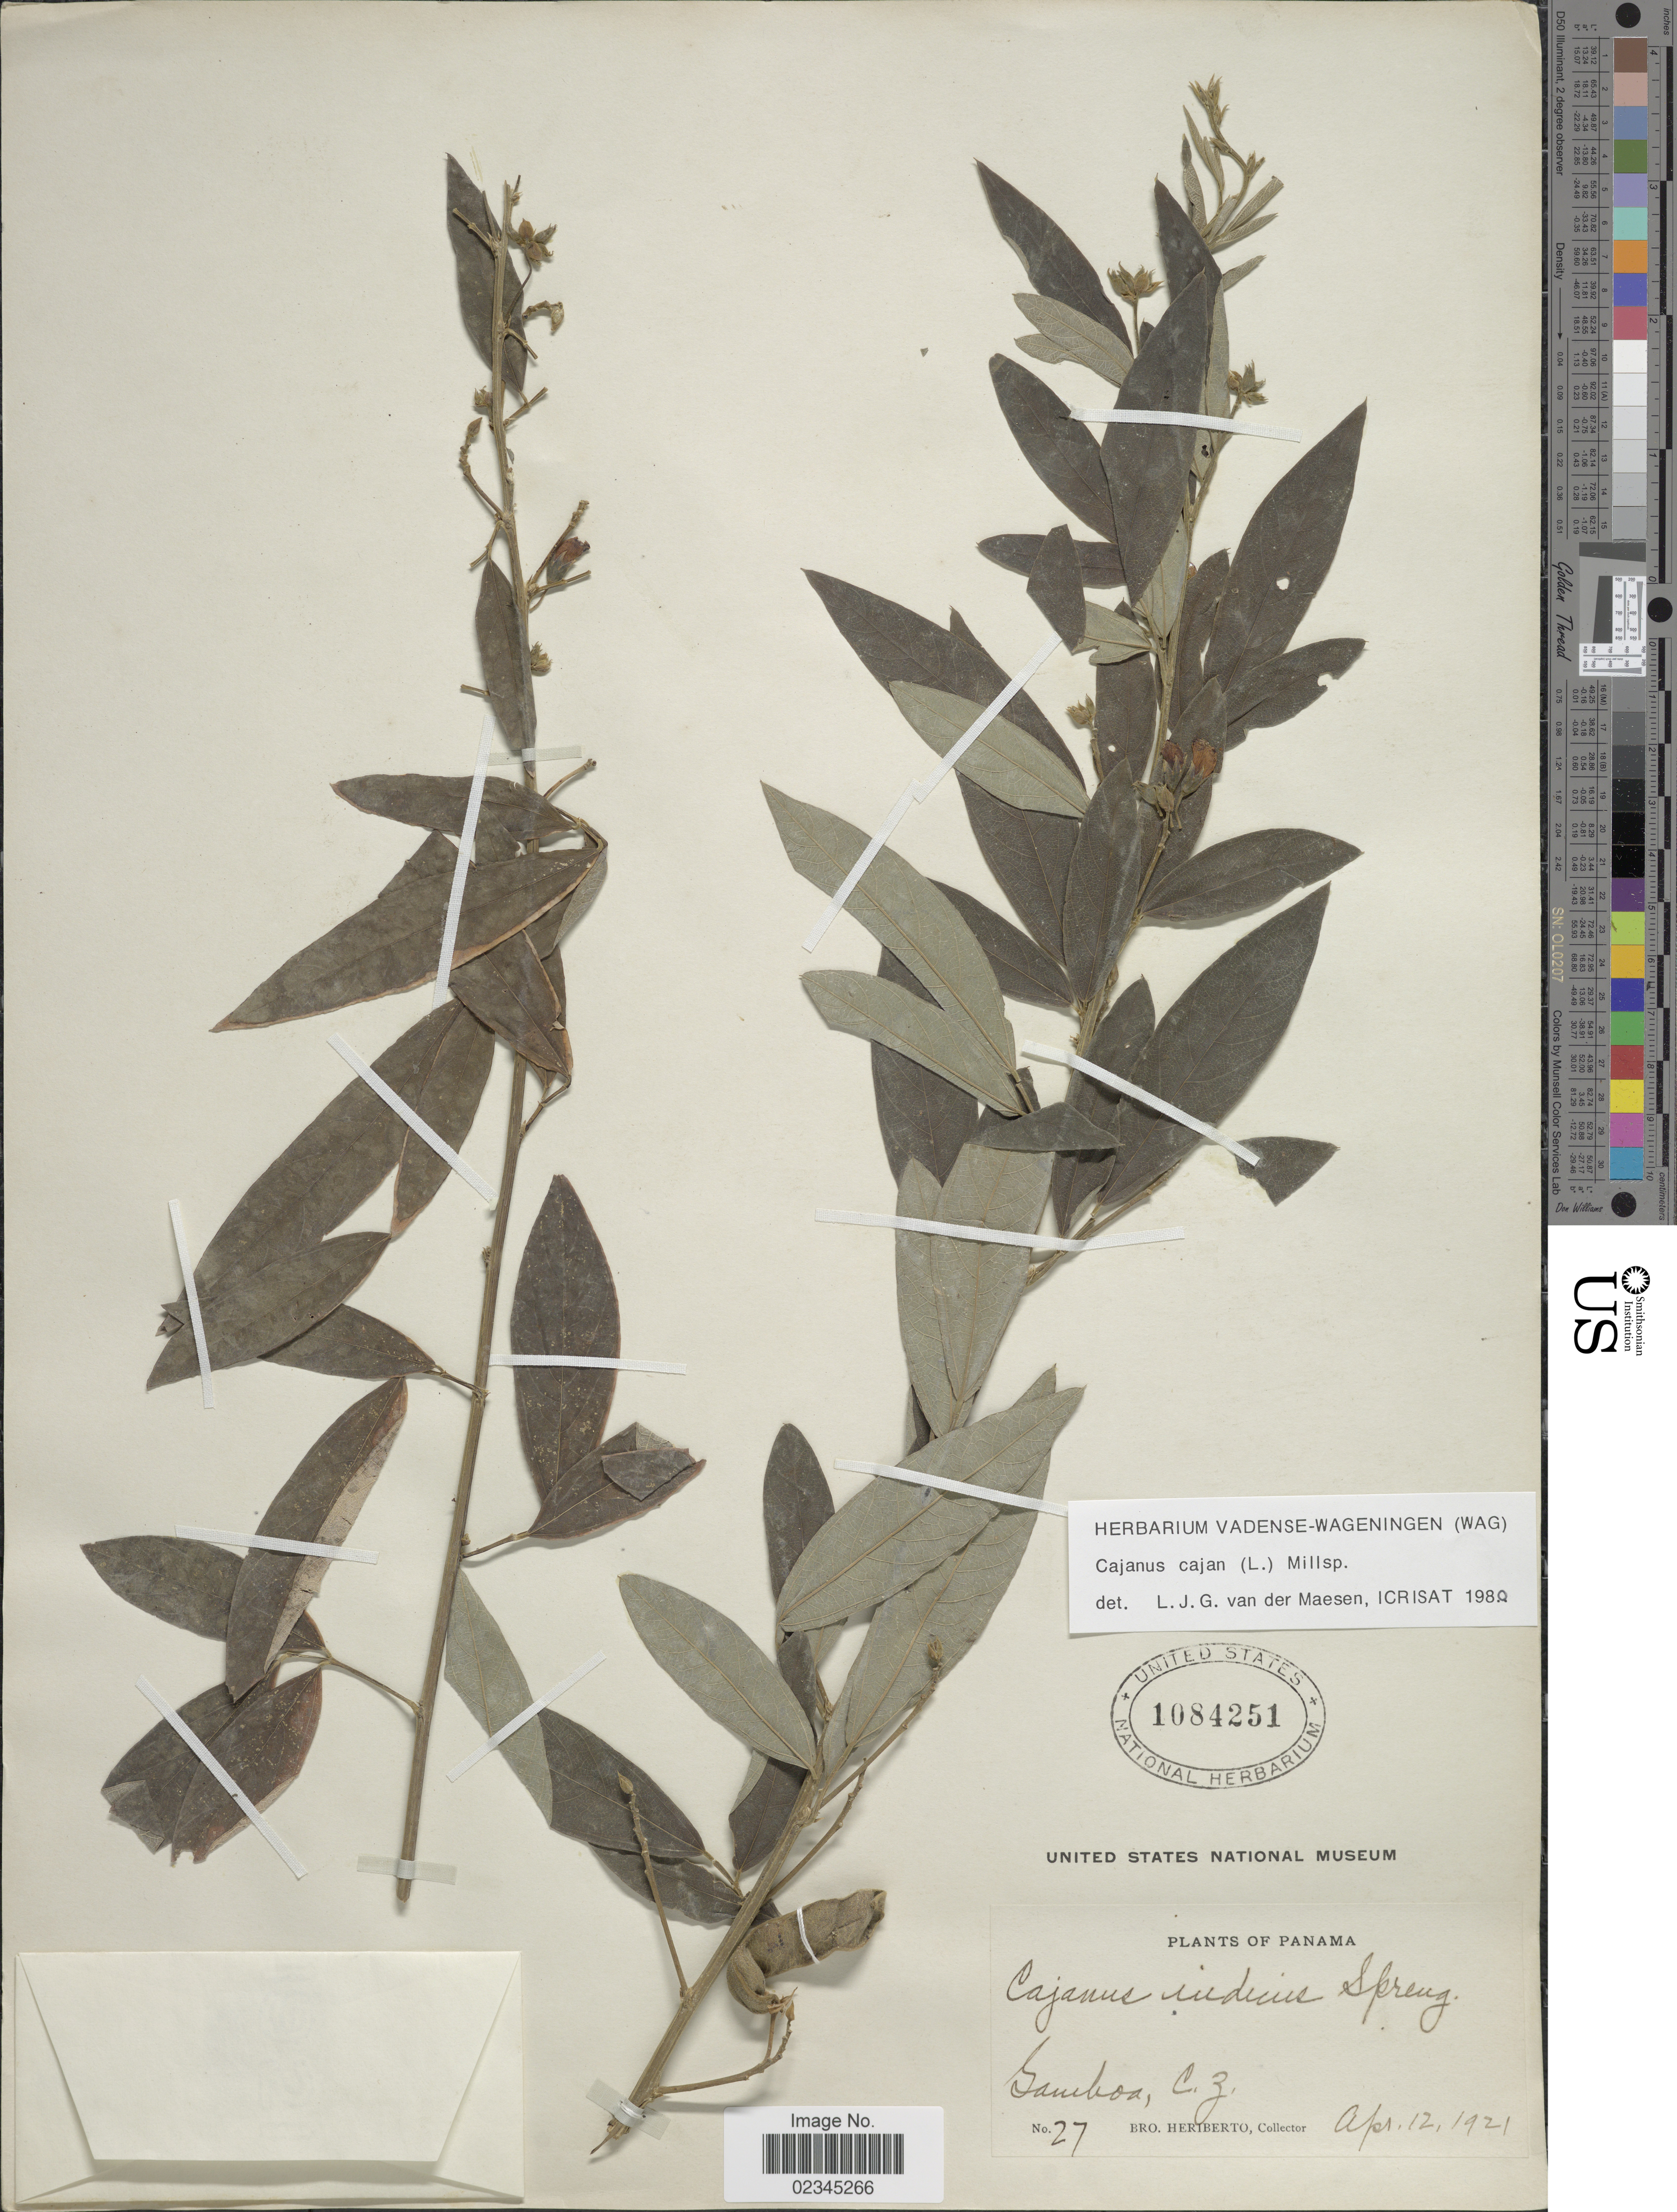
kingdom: Plantae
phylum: Tracheophyta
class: Magnoliopsida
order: Fabales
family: Fabaceae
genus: Cajanus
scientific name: Cajanus cajan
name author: (L.) Huth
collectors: B. Heriberto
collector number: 27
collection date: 1921-04-12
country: Panama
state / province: Colón / Panamá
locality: Samboa, C.Z.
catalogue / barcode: US 1084251